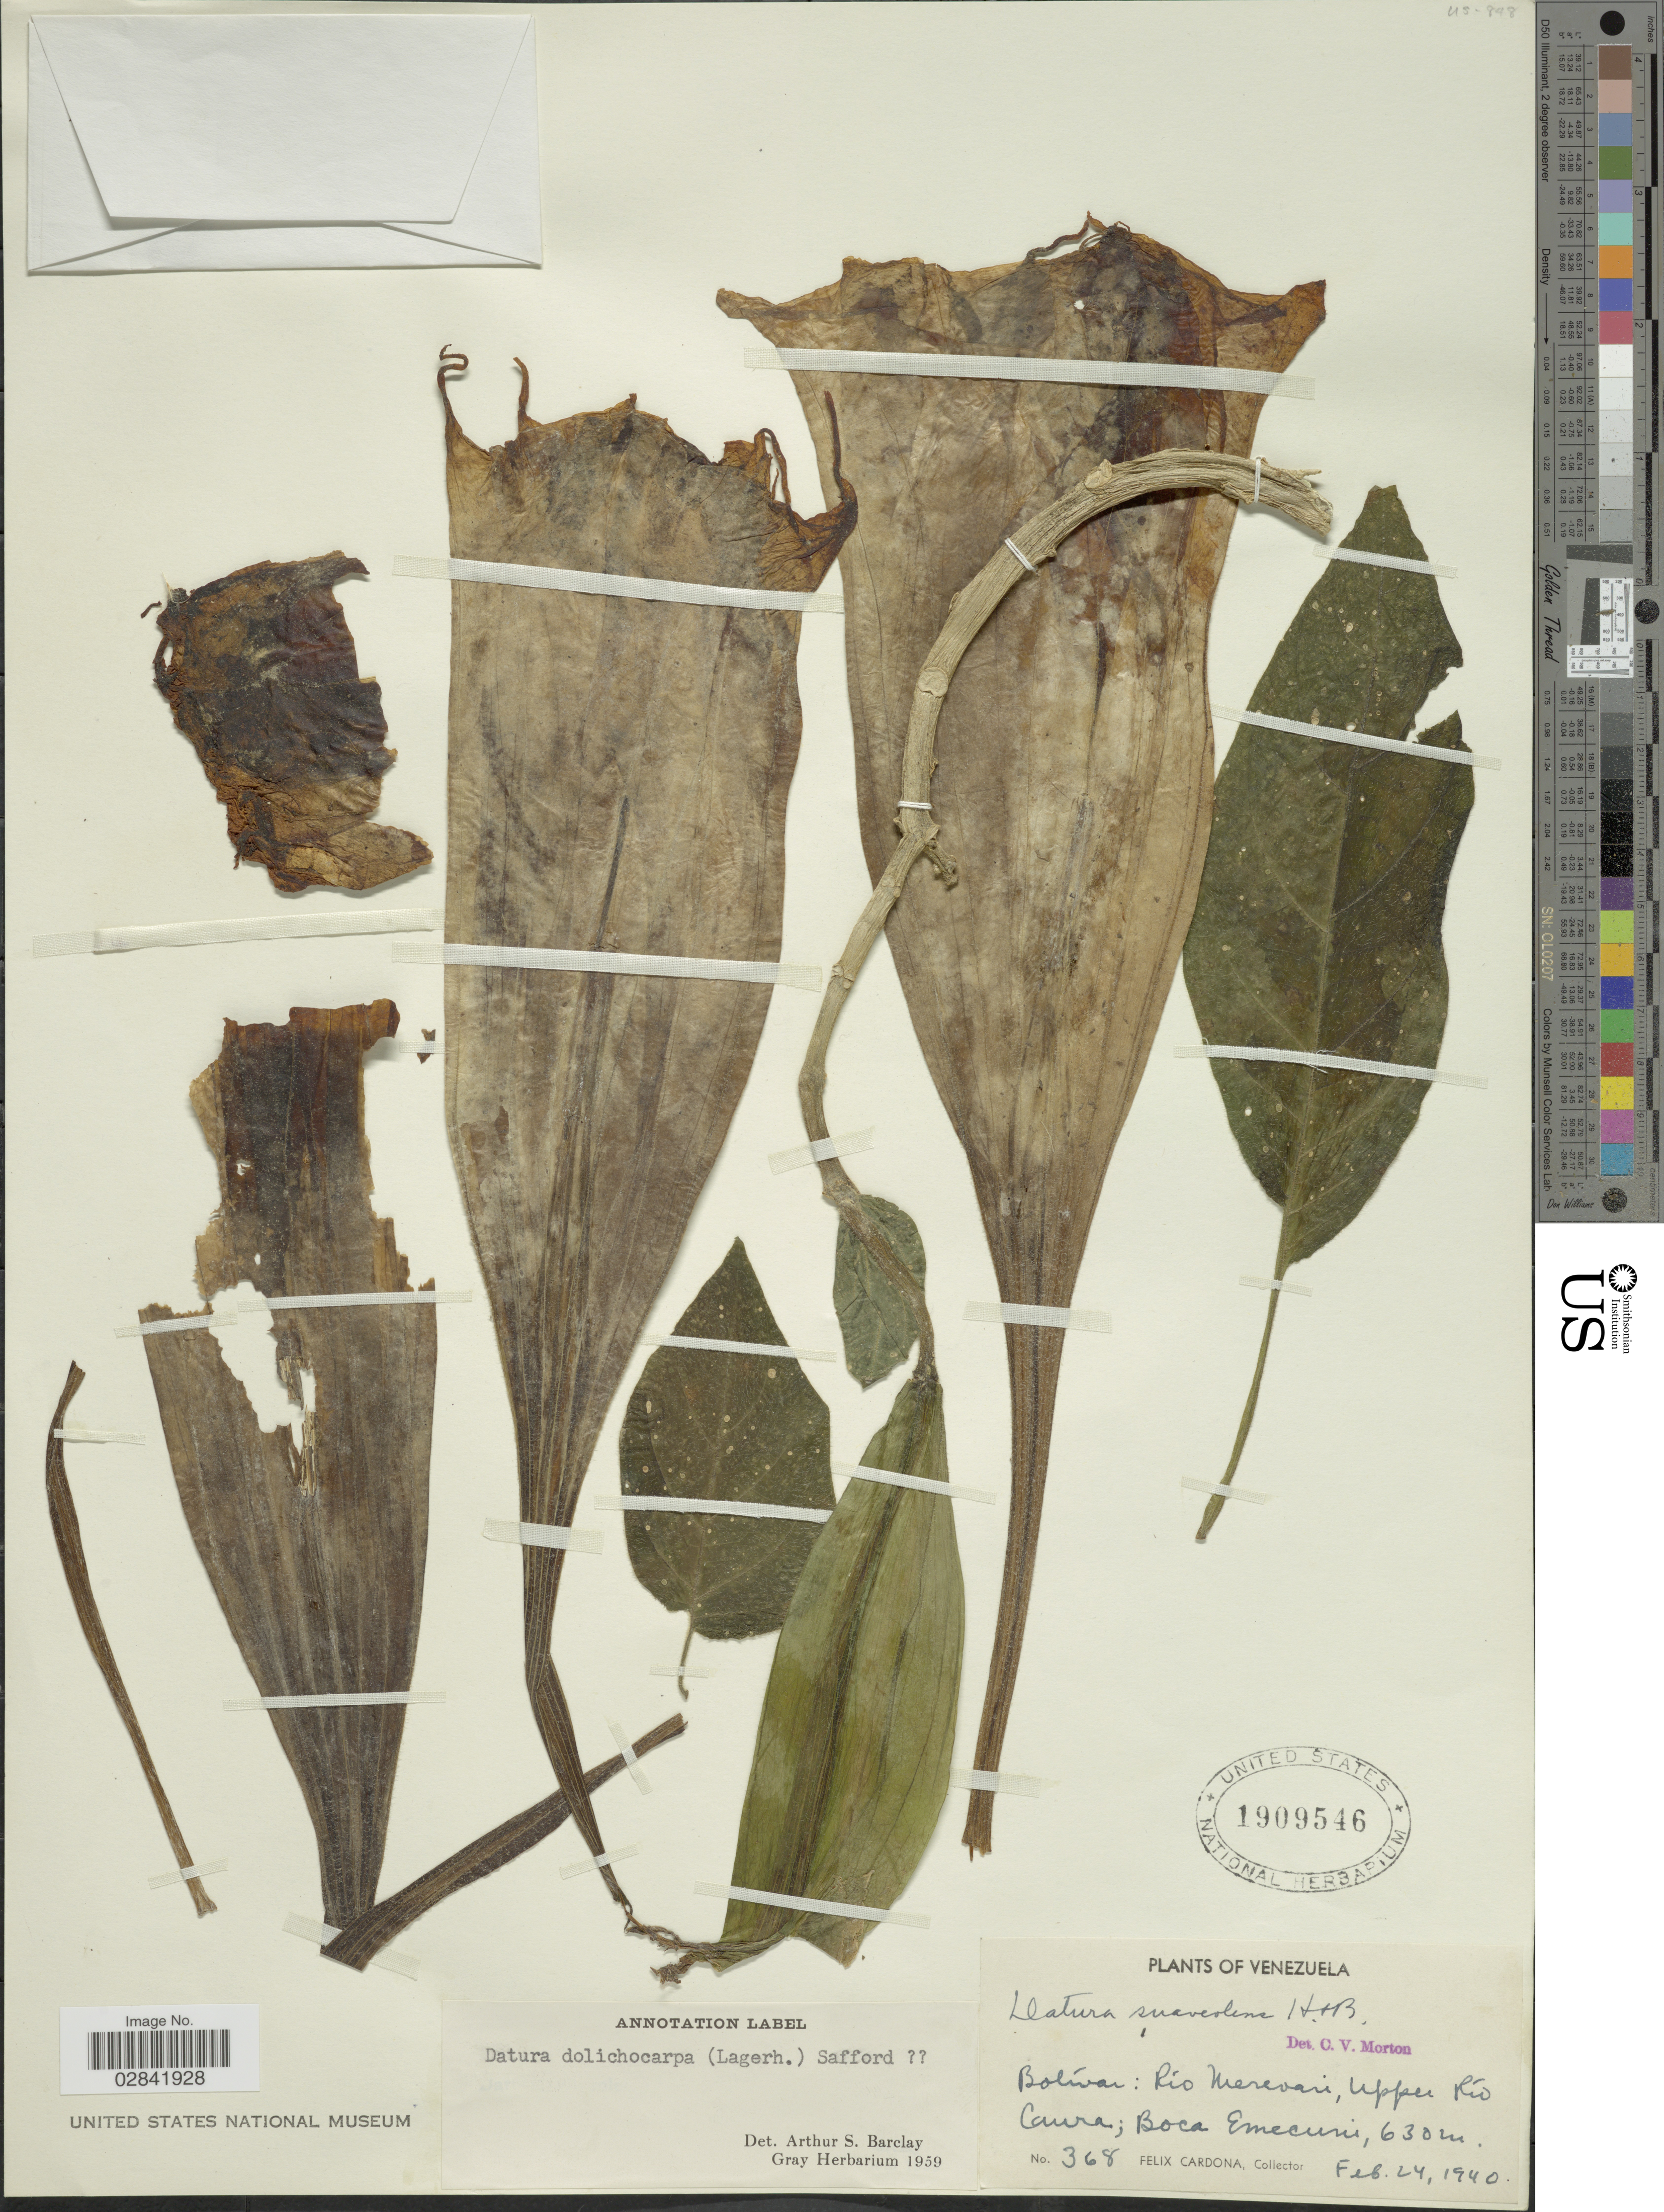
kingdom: Plantae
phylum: Tracheophyta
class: Magnoliopsida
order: Solanales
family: Solanaceae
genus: Brugmansia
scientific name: Brugmansia x insignis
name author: (Barb. Rodr.) Lockwood ex R.E. Schult.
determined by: (US) Smithsonian Institution - National Museum of Natural History - Department of Botany (UNITED STATES)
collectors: F. Cardona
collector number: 368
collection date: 1940-02-24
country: Venezuela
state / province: Bolivar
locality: Río Merevari, Upper Río Caura; Boca Emecuni.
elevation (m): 630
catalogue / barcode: US 1909546